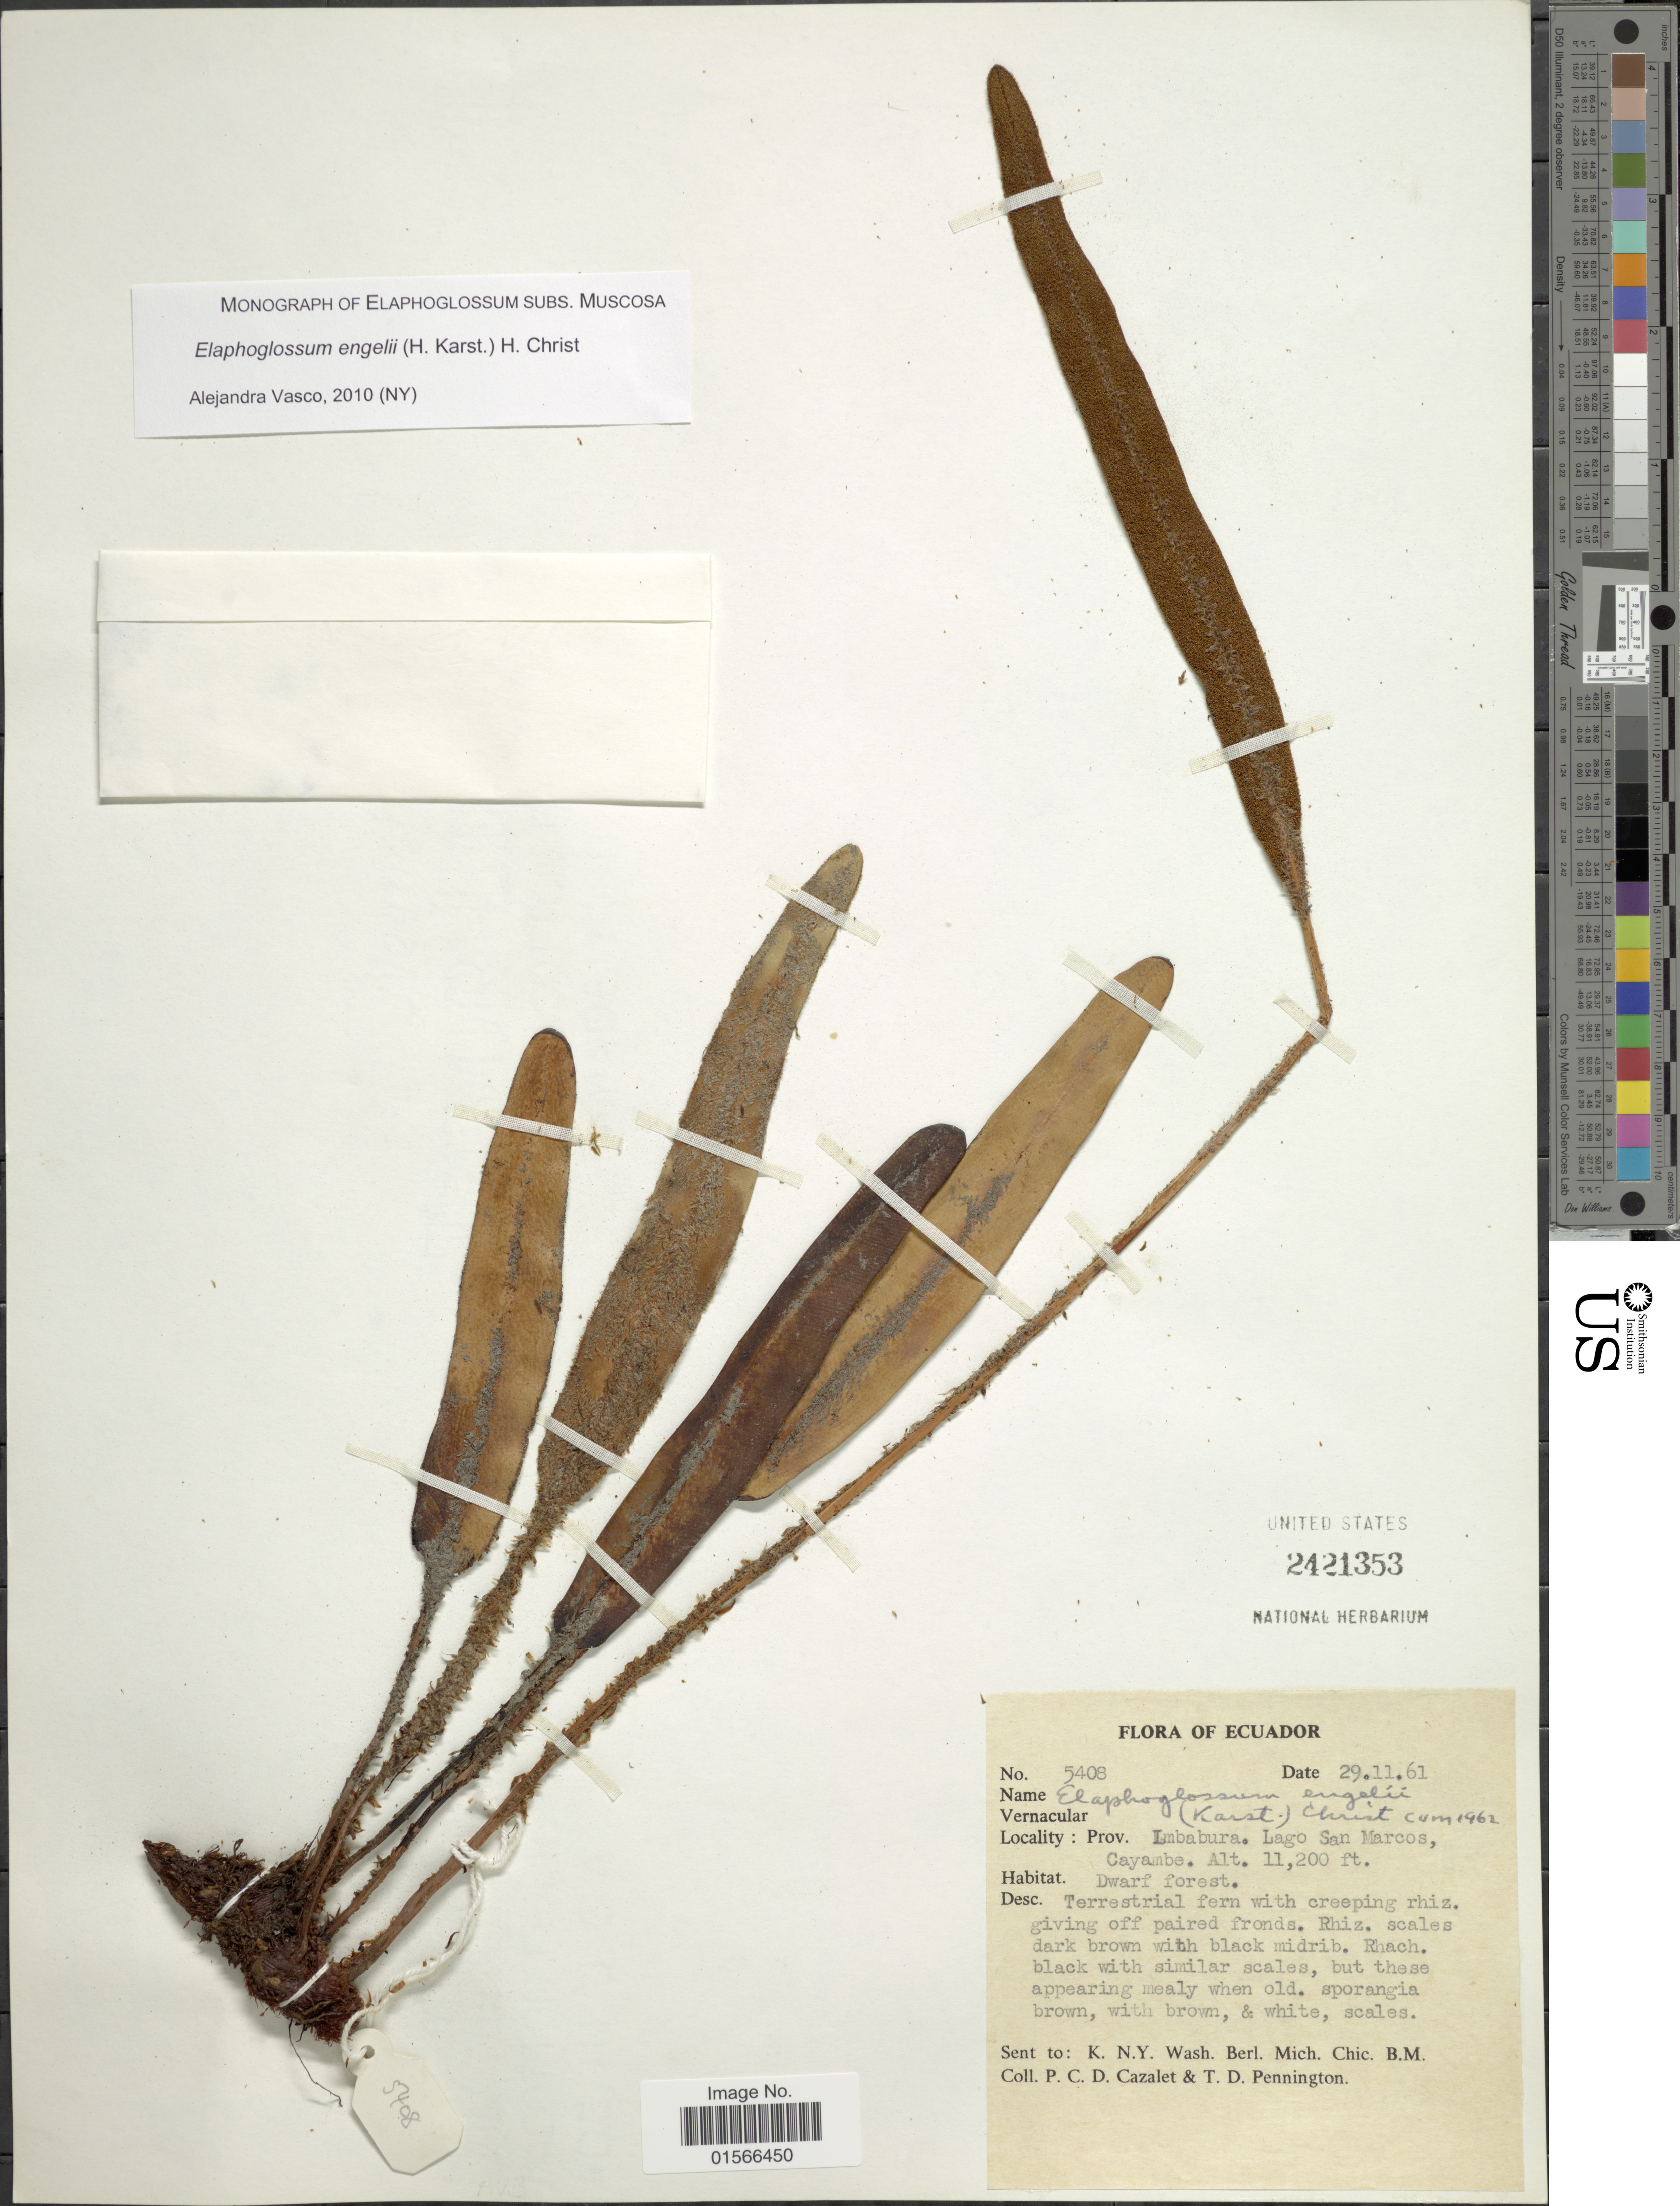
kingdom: Plantae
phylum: Tracheophyta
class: Polypodiopsida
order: Polypodiales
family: Dryopteridaceae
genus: Elaphoglossum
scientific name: Elaphoglossum engelii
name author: (H. Karst.) Christ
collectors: P. C. D. Cazalet & T. D. Pennington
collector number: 5408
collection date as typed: Transcribed d/m/y: 29/11/61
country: Ecuador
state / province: Imbabura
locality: Lago San Marcos, Cayambe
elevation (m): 3414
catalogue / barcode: US 2421353